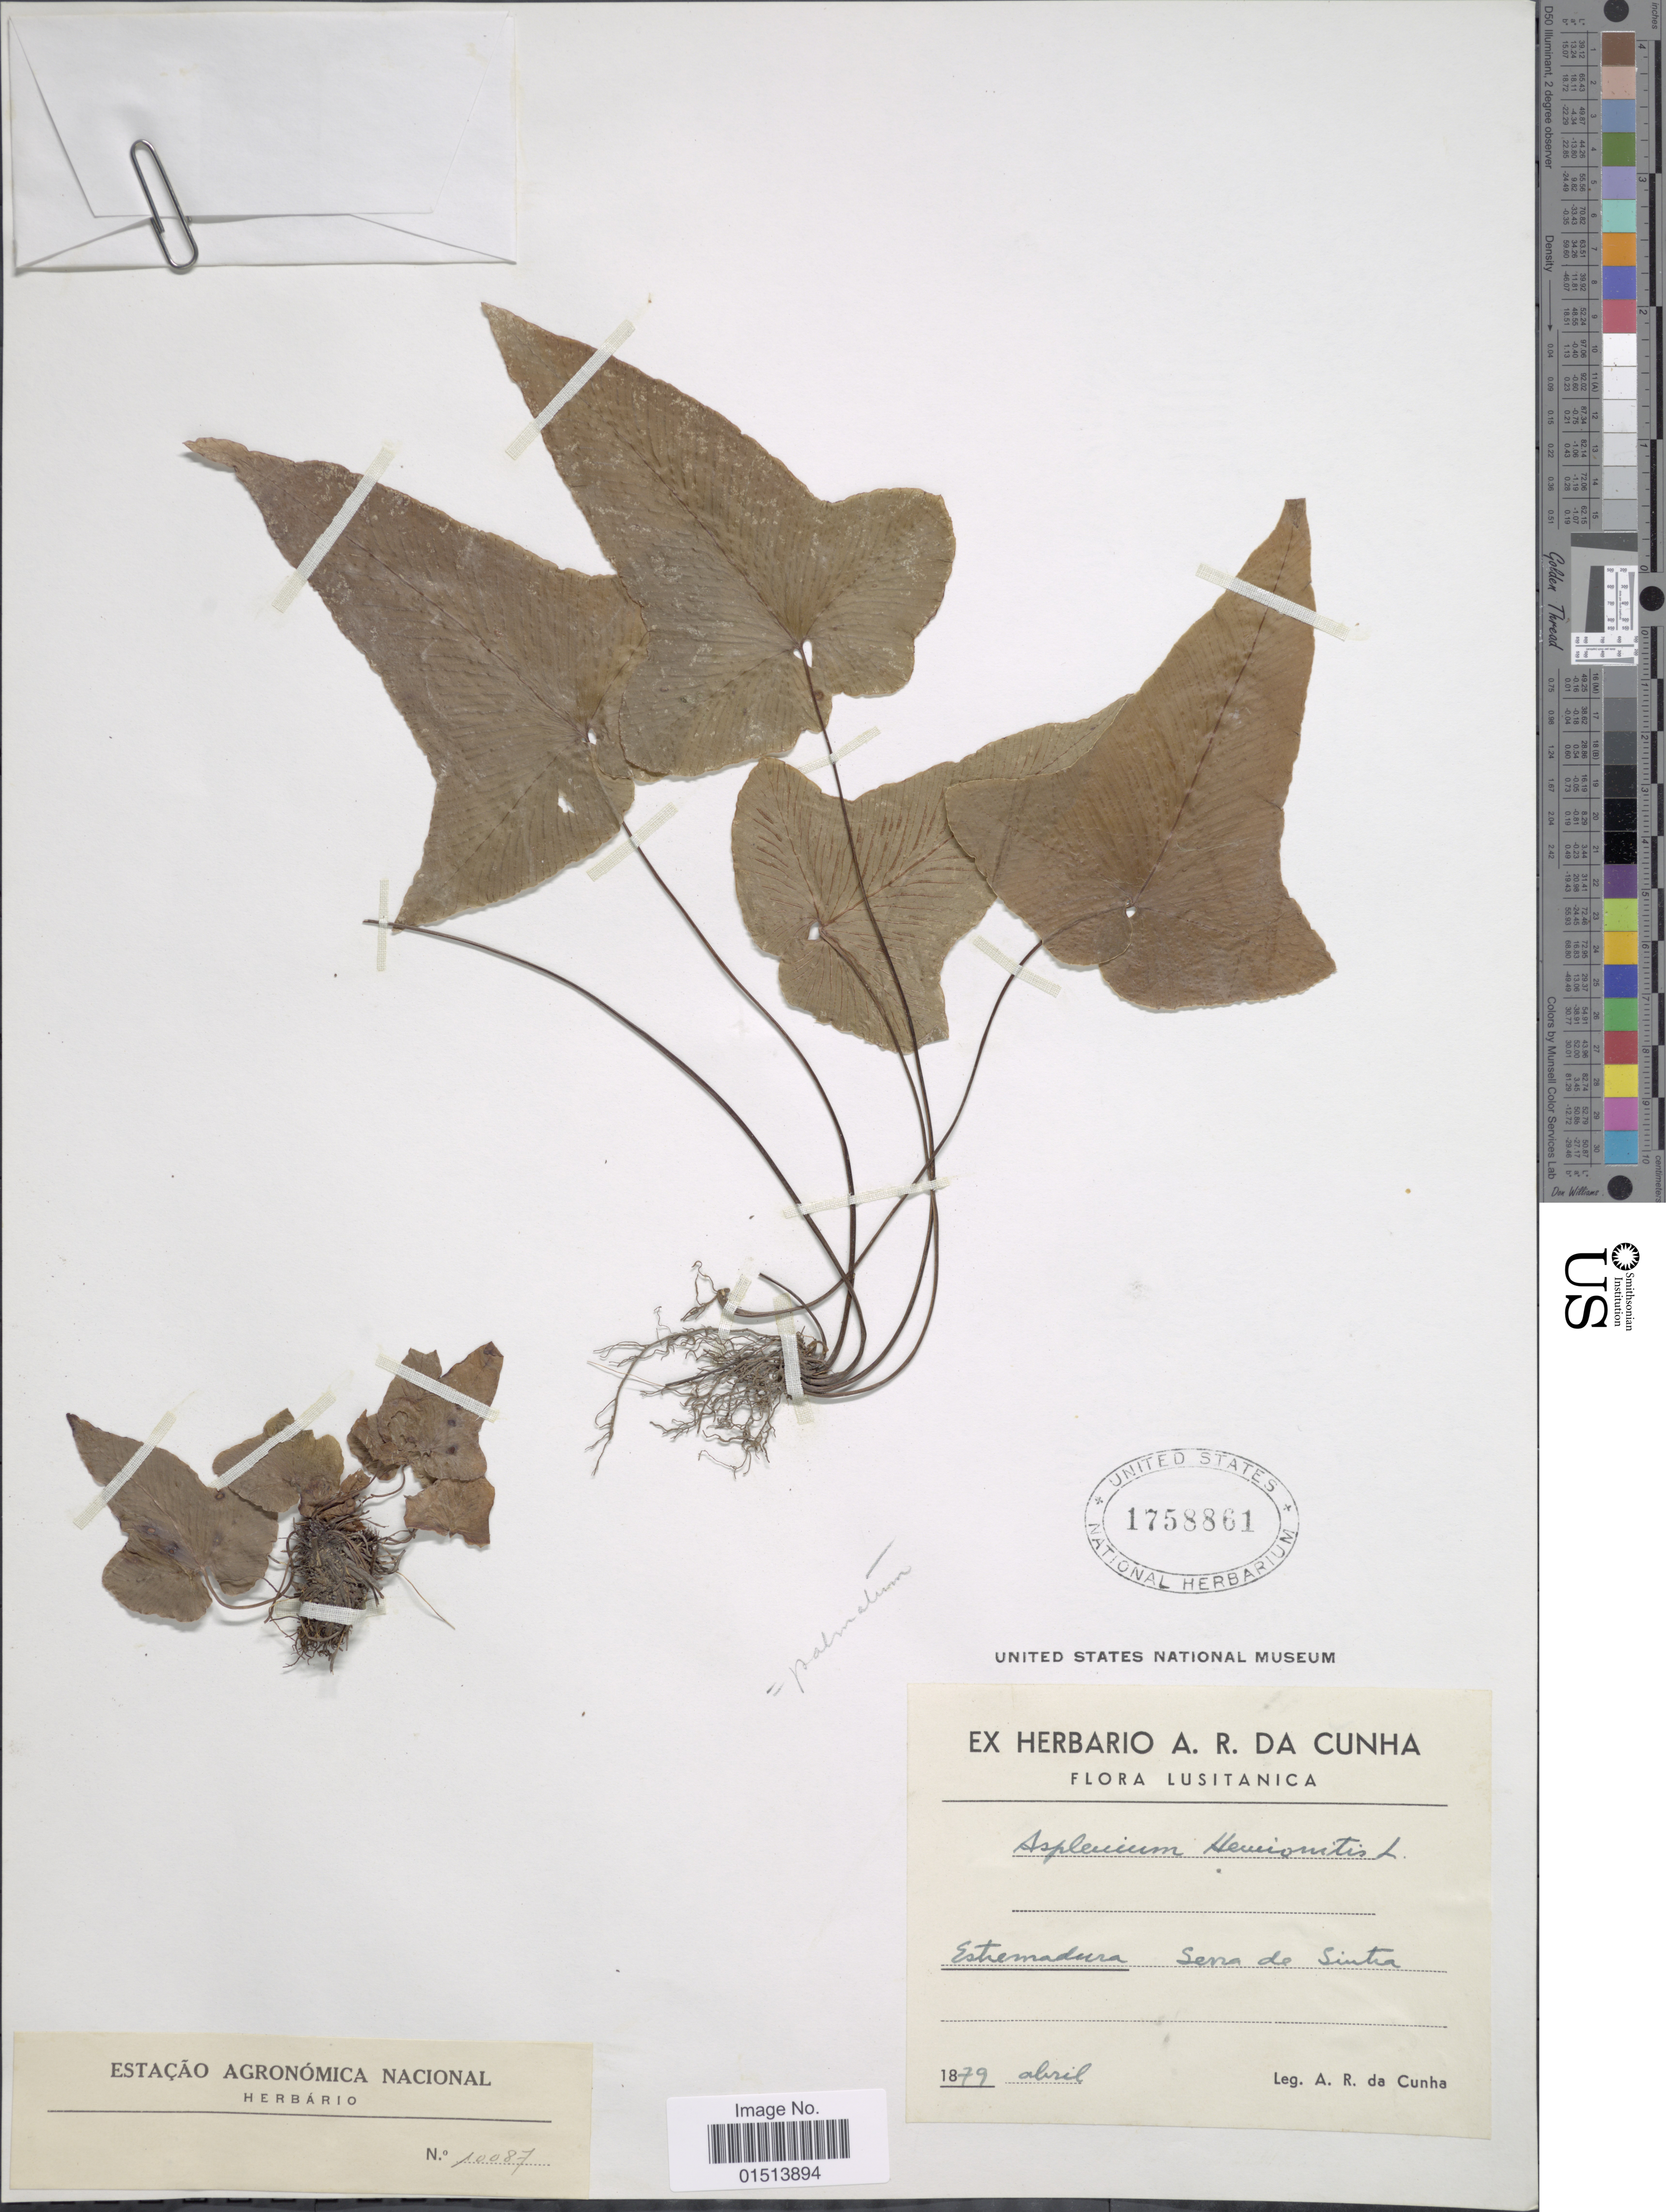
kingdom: Plantae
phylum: Tracheophyta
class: Polypodiopsida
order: Polypodiales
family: Aspleniaceae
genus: Asplenium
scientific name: Asplenium hemionitis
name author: L.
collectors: A. Da Cunha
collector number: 10087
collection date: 1879-04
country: Portugal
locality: Lusitanica, Estremadura, Sena de Sintra [interpreted]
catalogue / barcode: US 1758861